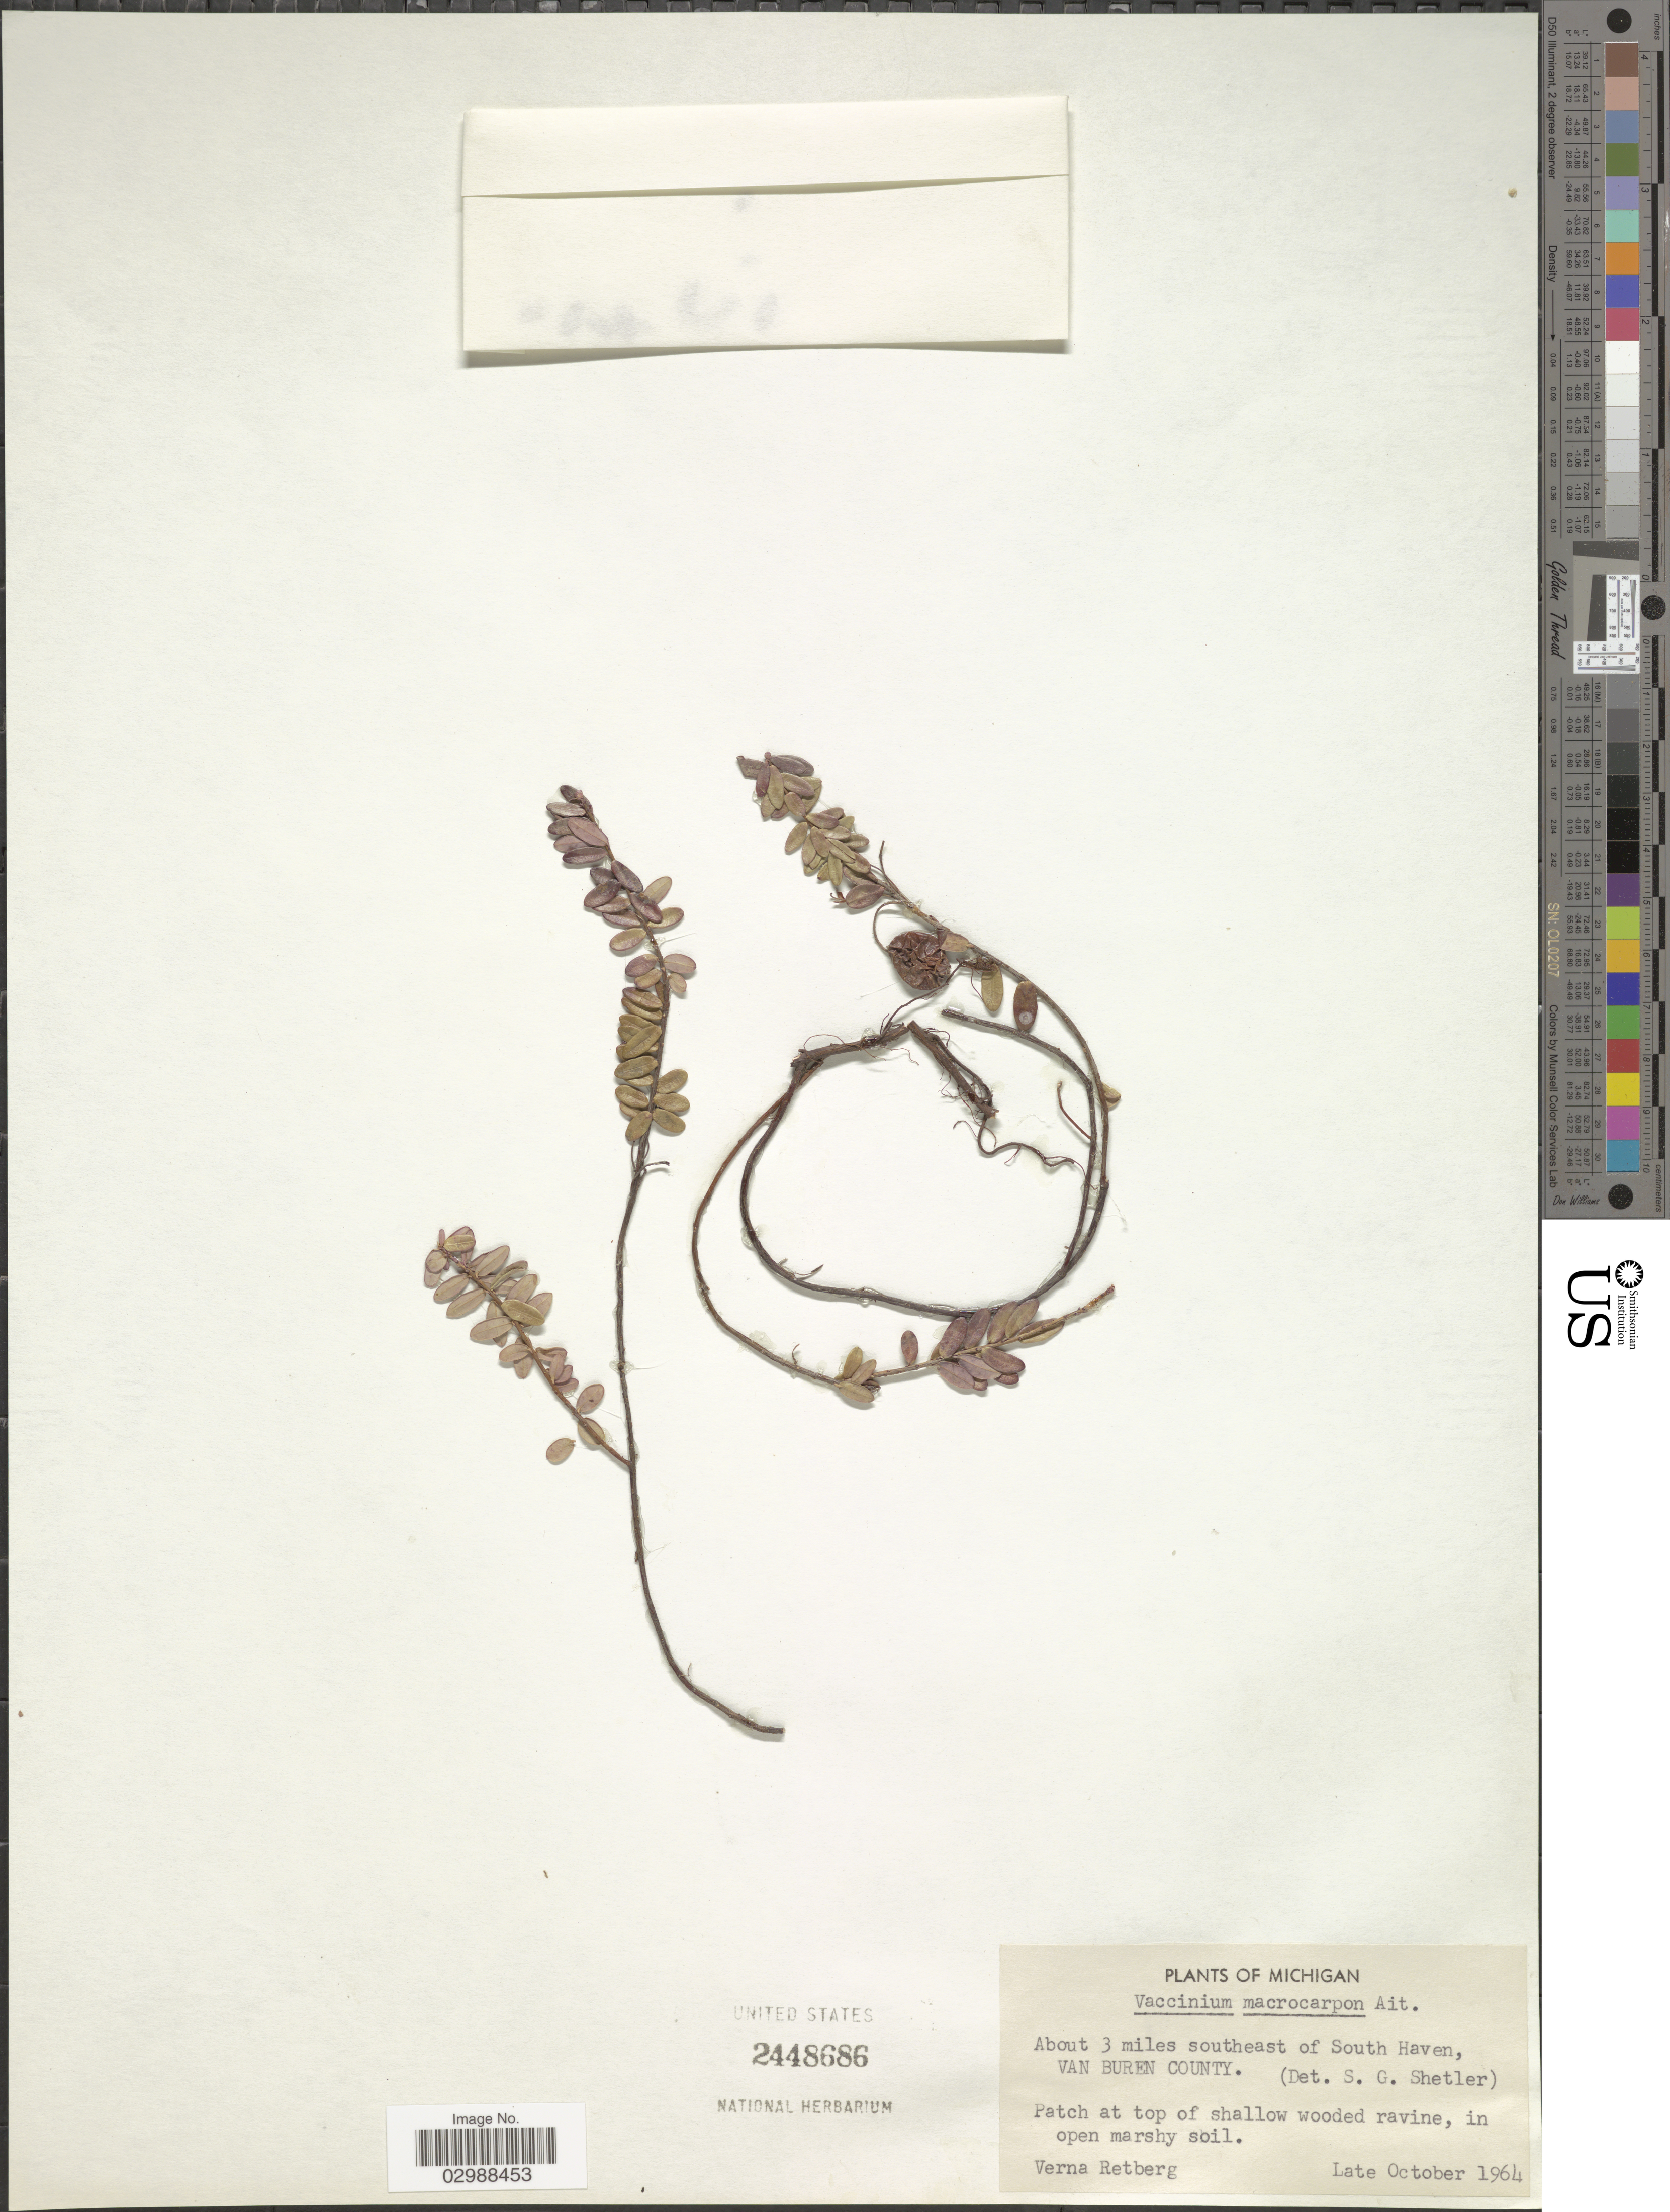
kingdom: Plantae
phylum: Tracheophyta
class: Magnoliopsida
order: Ericales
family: Ericaceae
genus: Vaccinium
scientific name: Vaccinium macrocarpon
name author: Aiton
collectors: V. Retberg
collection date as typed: Late October 1964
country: United States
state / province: Michigan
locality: About 3 miles southeast of South Haven, Van Buren County.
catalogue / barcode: US 2448686